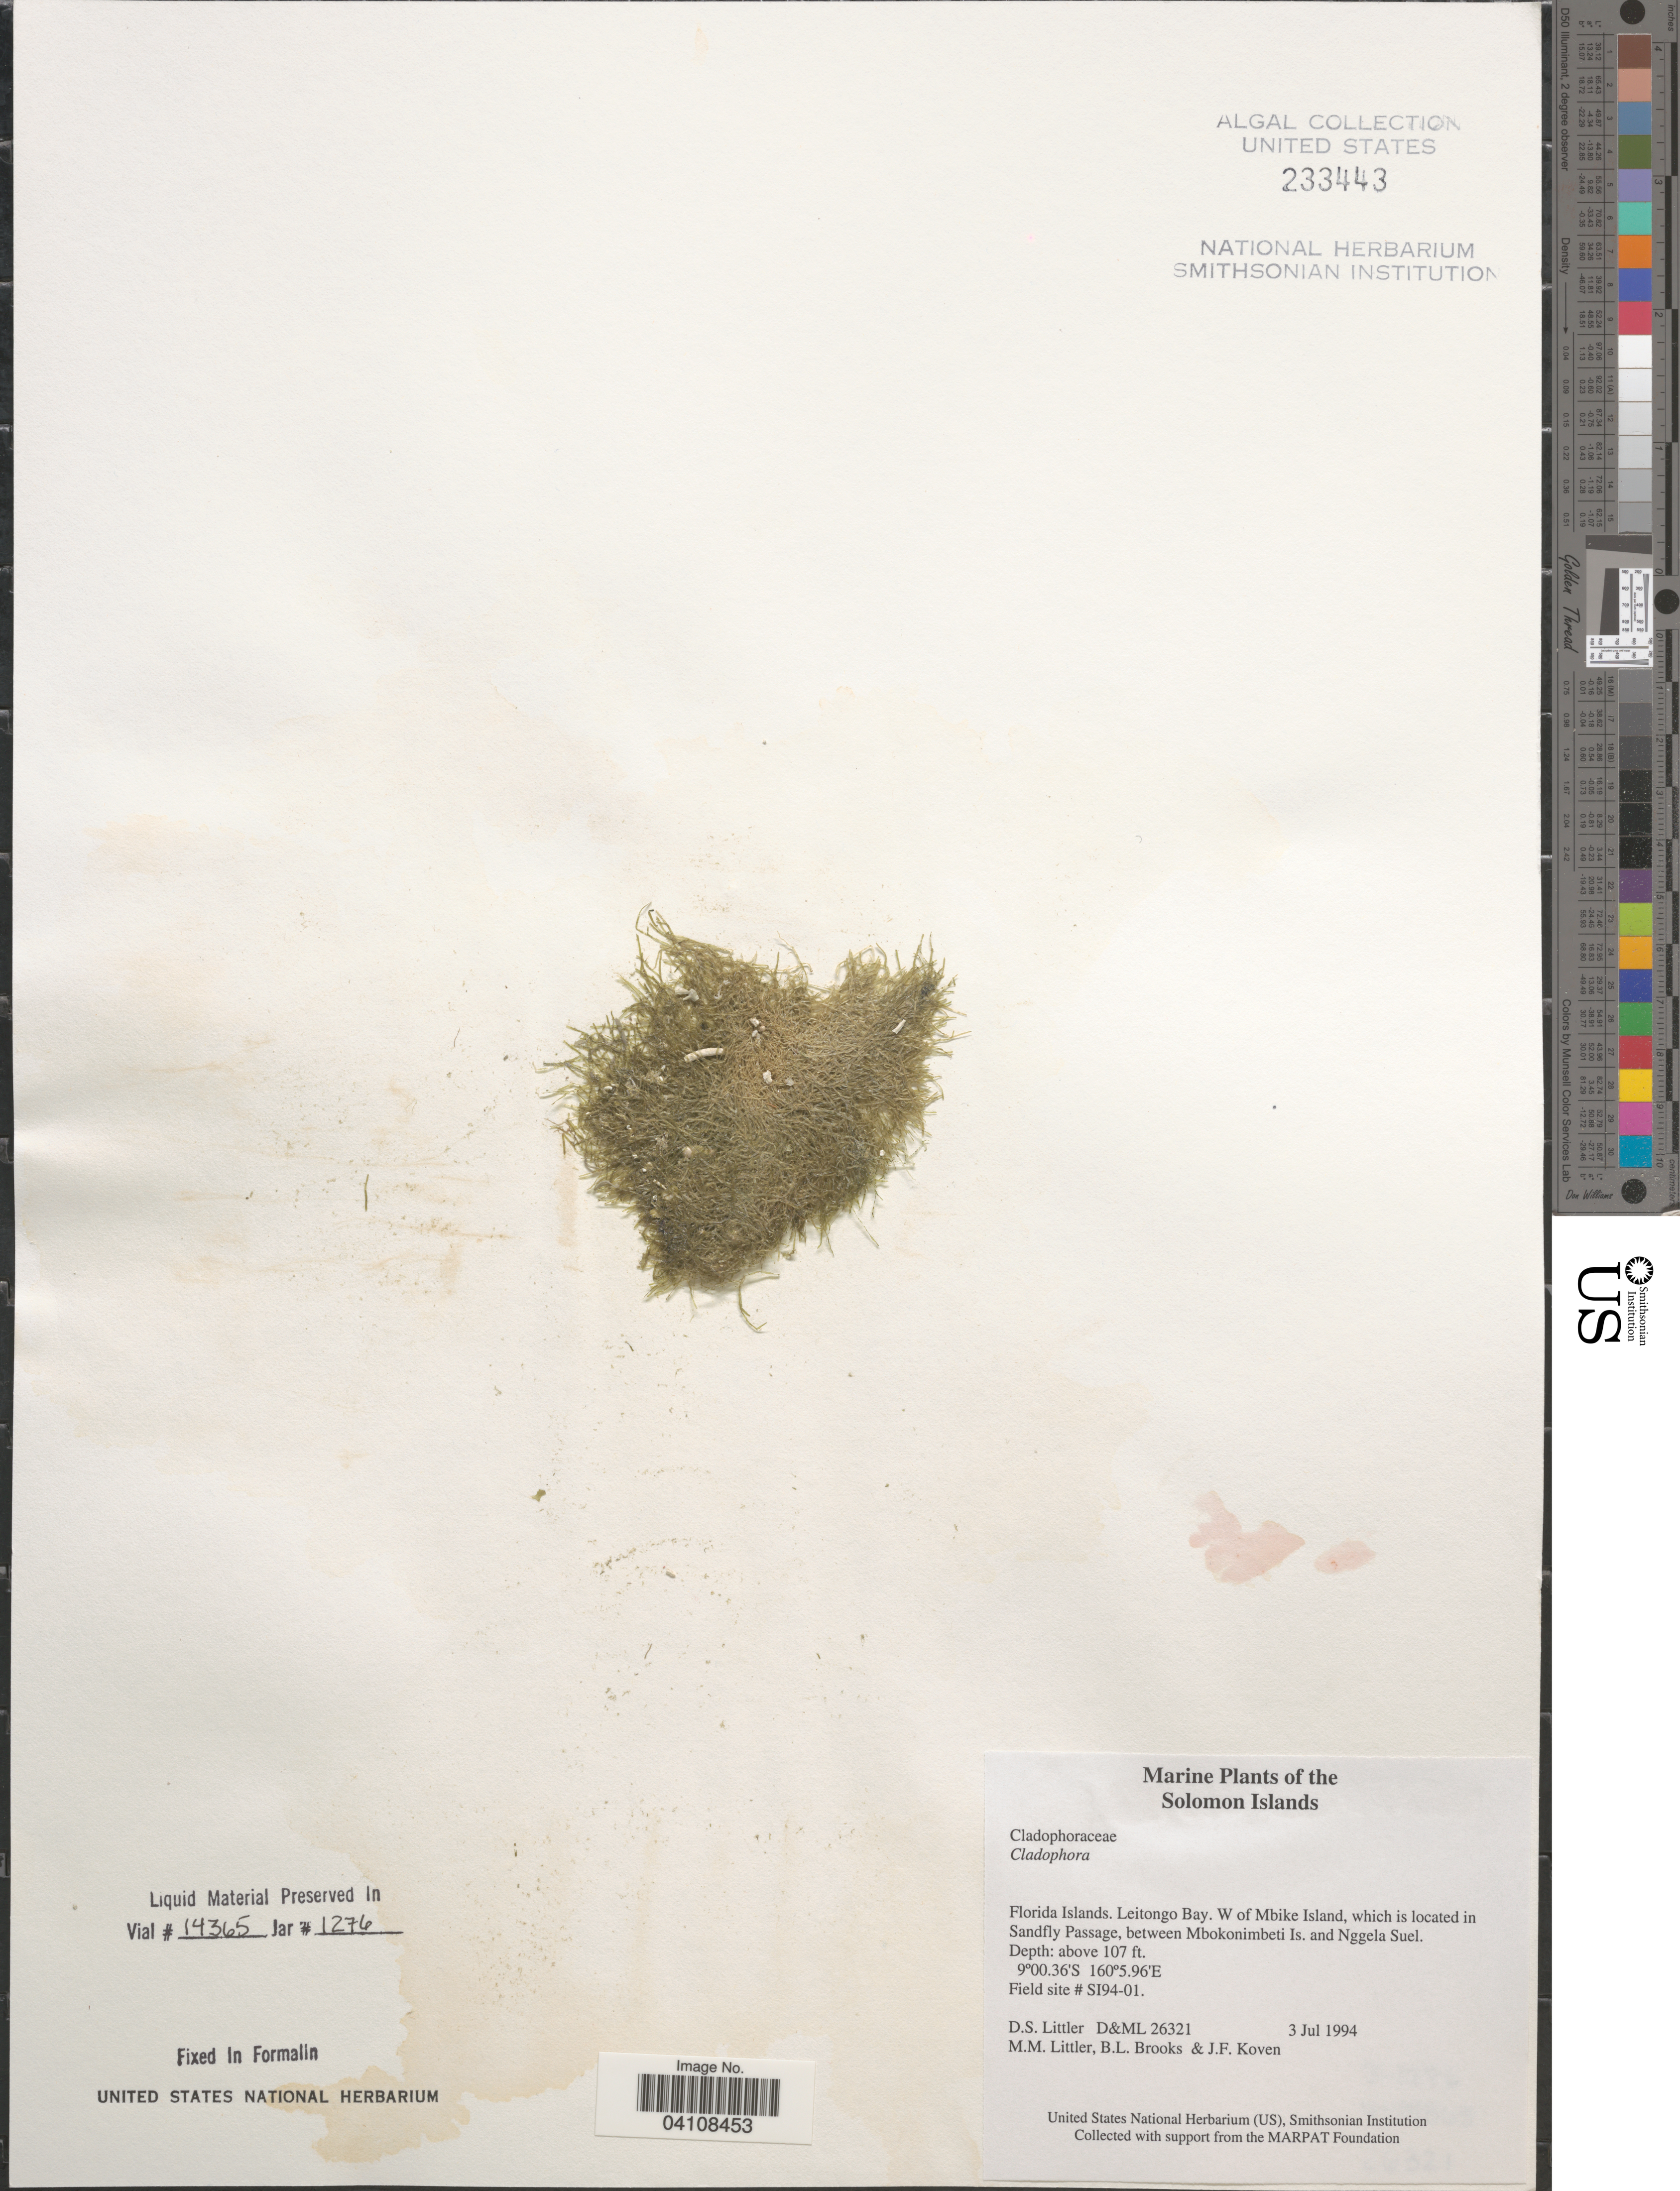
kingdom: Plantae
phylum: Chlorophyta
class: Ulvophyceae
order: Cladophorales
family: Cladophoraceae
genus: Cladophora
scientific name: Cladophora sp.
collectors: D. S. Littler, B. Brooks & J. Koven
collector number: D&ML26321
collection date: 1994-07-03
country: Solomon Islands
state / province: Solomon Islands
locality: Florida Islands. Leitongo Bay. W of Mbike Island, which is located in Sandfly Passage, between Mbokonimbeti Is. and Nggela Suel. Field site # SI94-01.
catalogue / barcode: US 233443